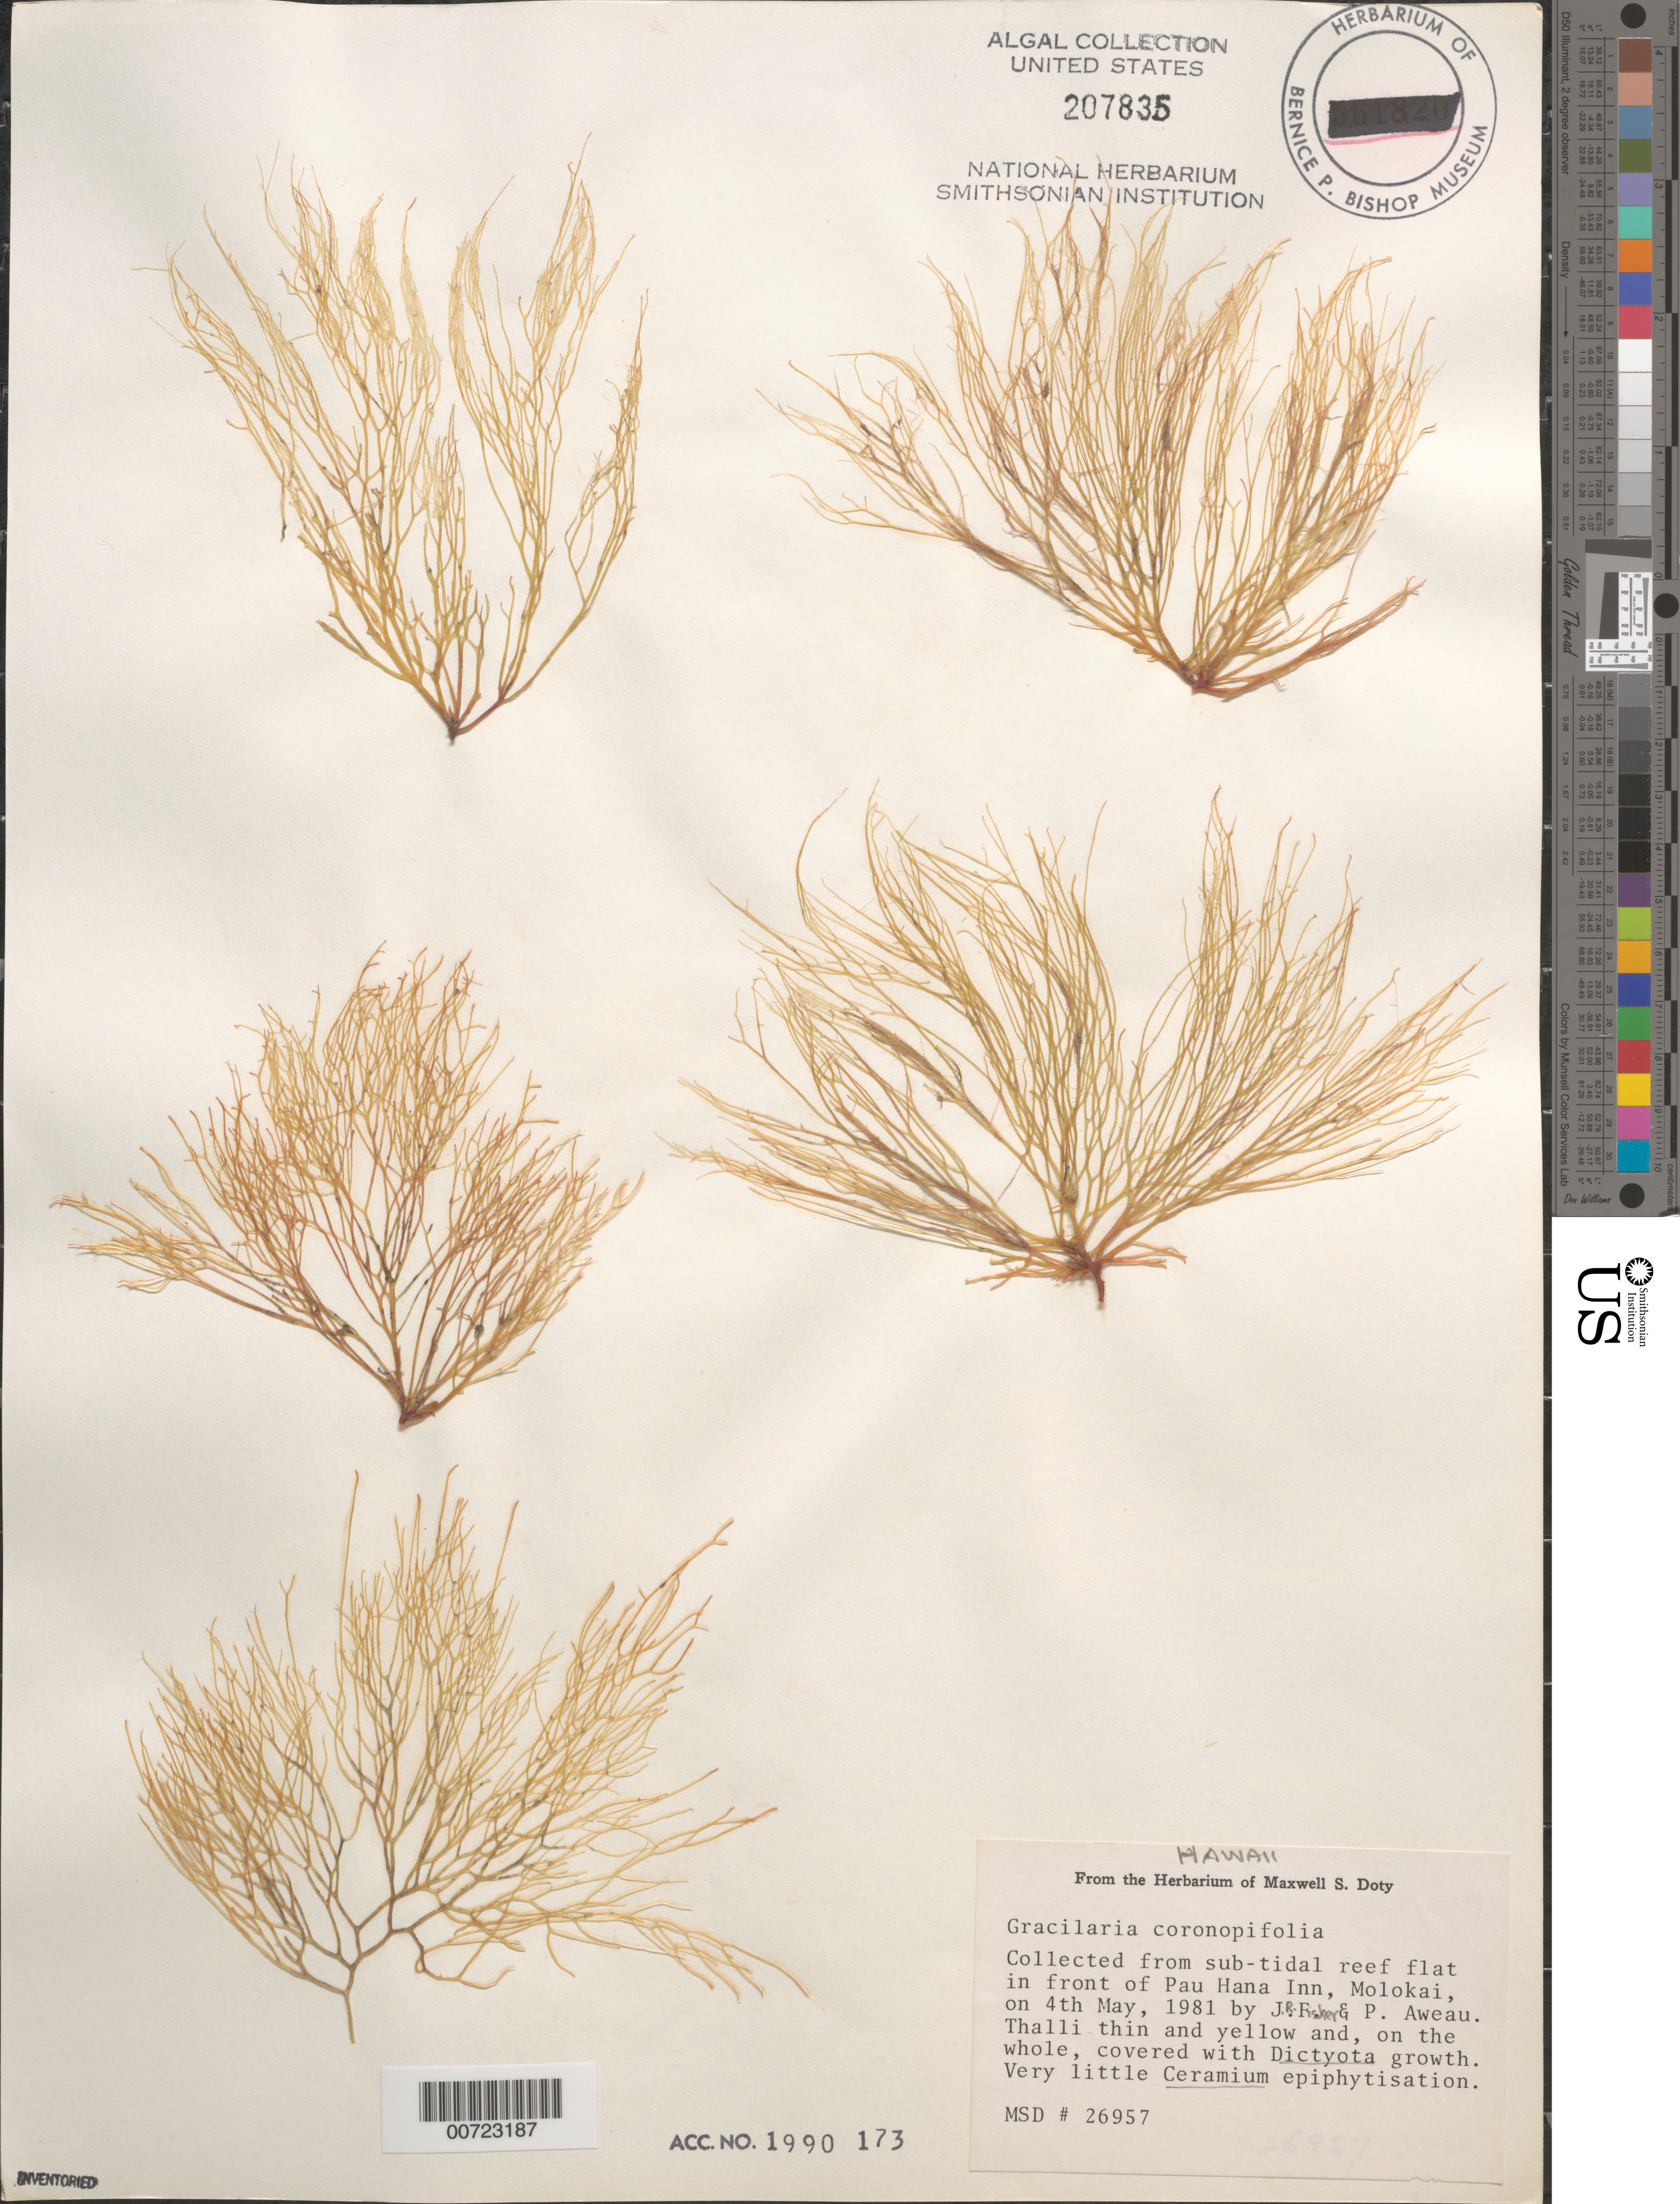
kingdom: Plantae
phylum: Rhodophyta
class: Florideophyceae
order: Gracilariales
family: Gracilariaceae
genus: Gracilaria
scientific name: Gracilaria coronopifolia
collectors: J. Fisher & P. Aweau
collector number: MSD 26957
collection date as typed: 04 May 1981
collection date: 1981-05-04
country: United States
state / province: Hawaii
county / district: Maui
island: Moloka'i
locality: Reef flat in front of Pau Hana Inn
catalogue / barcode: US 207835